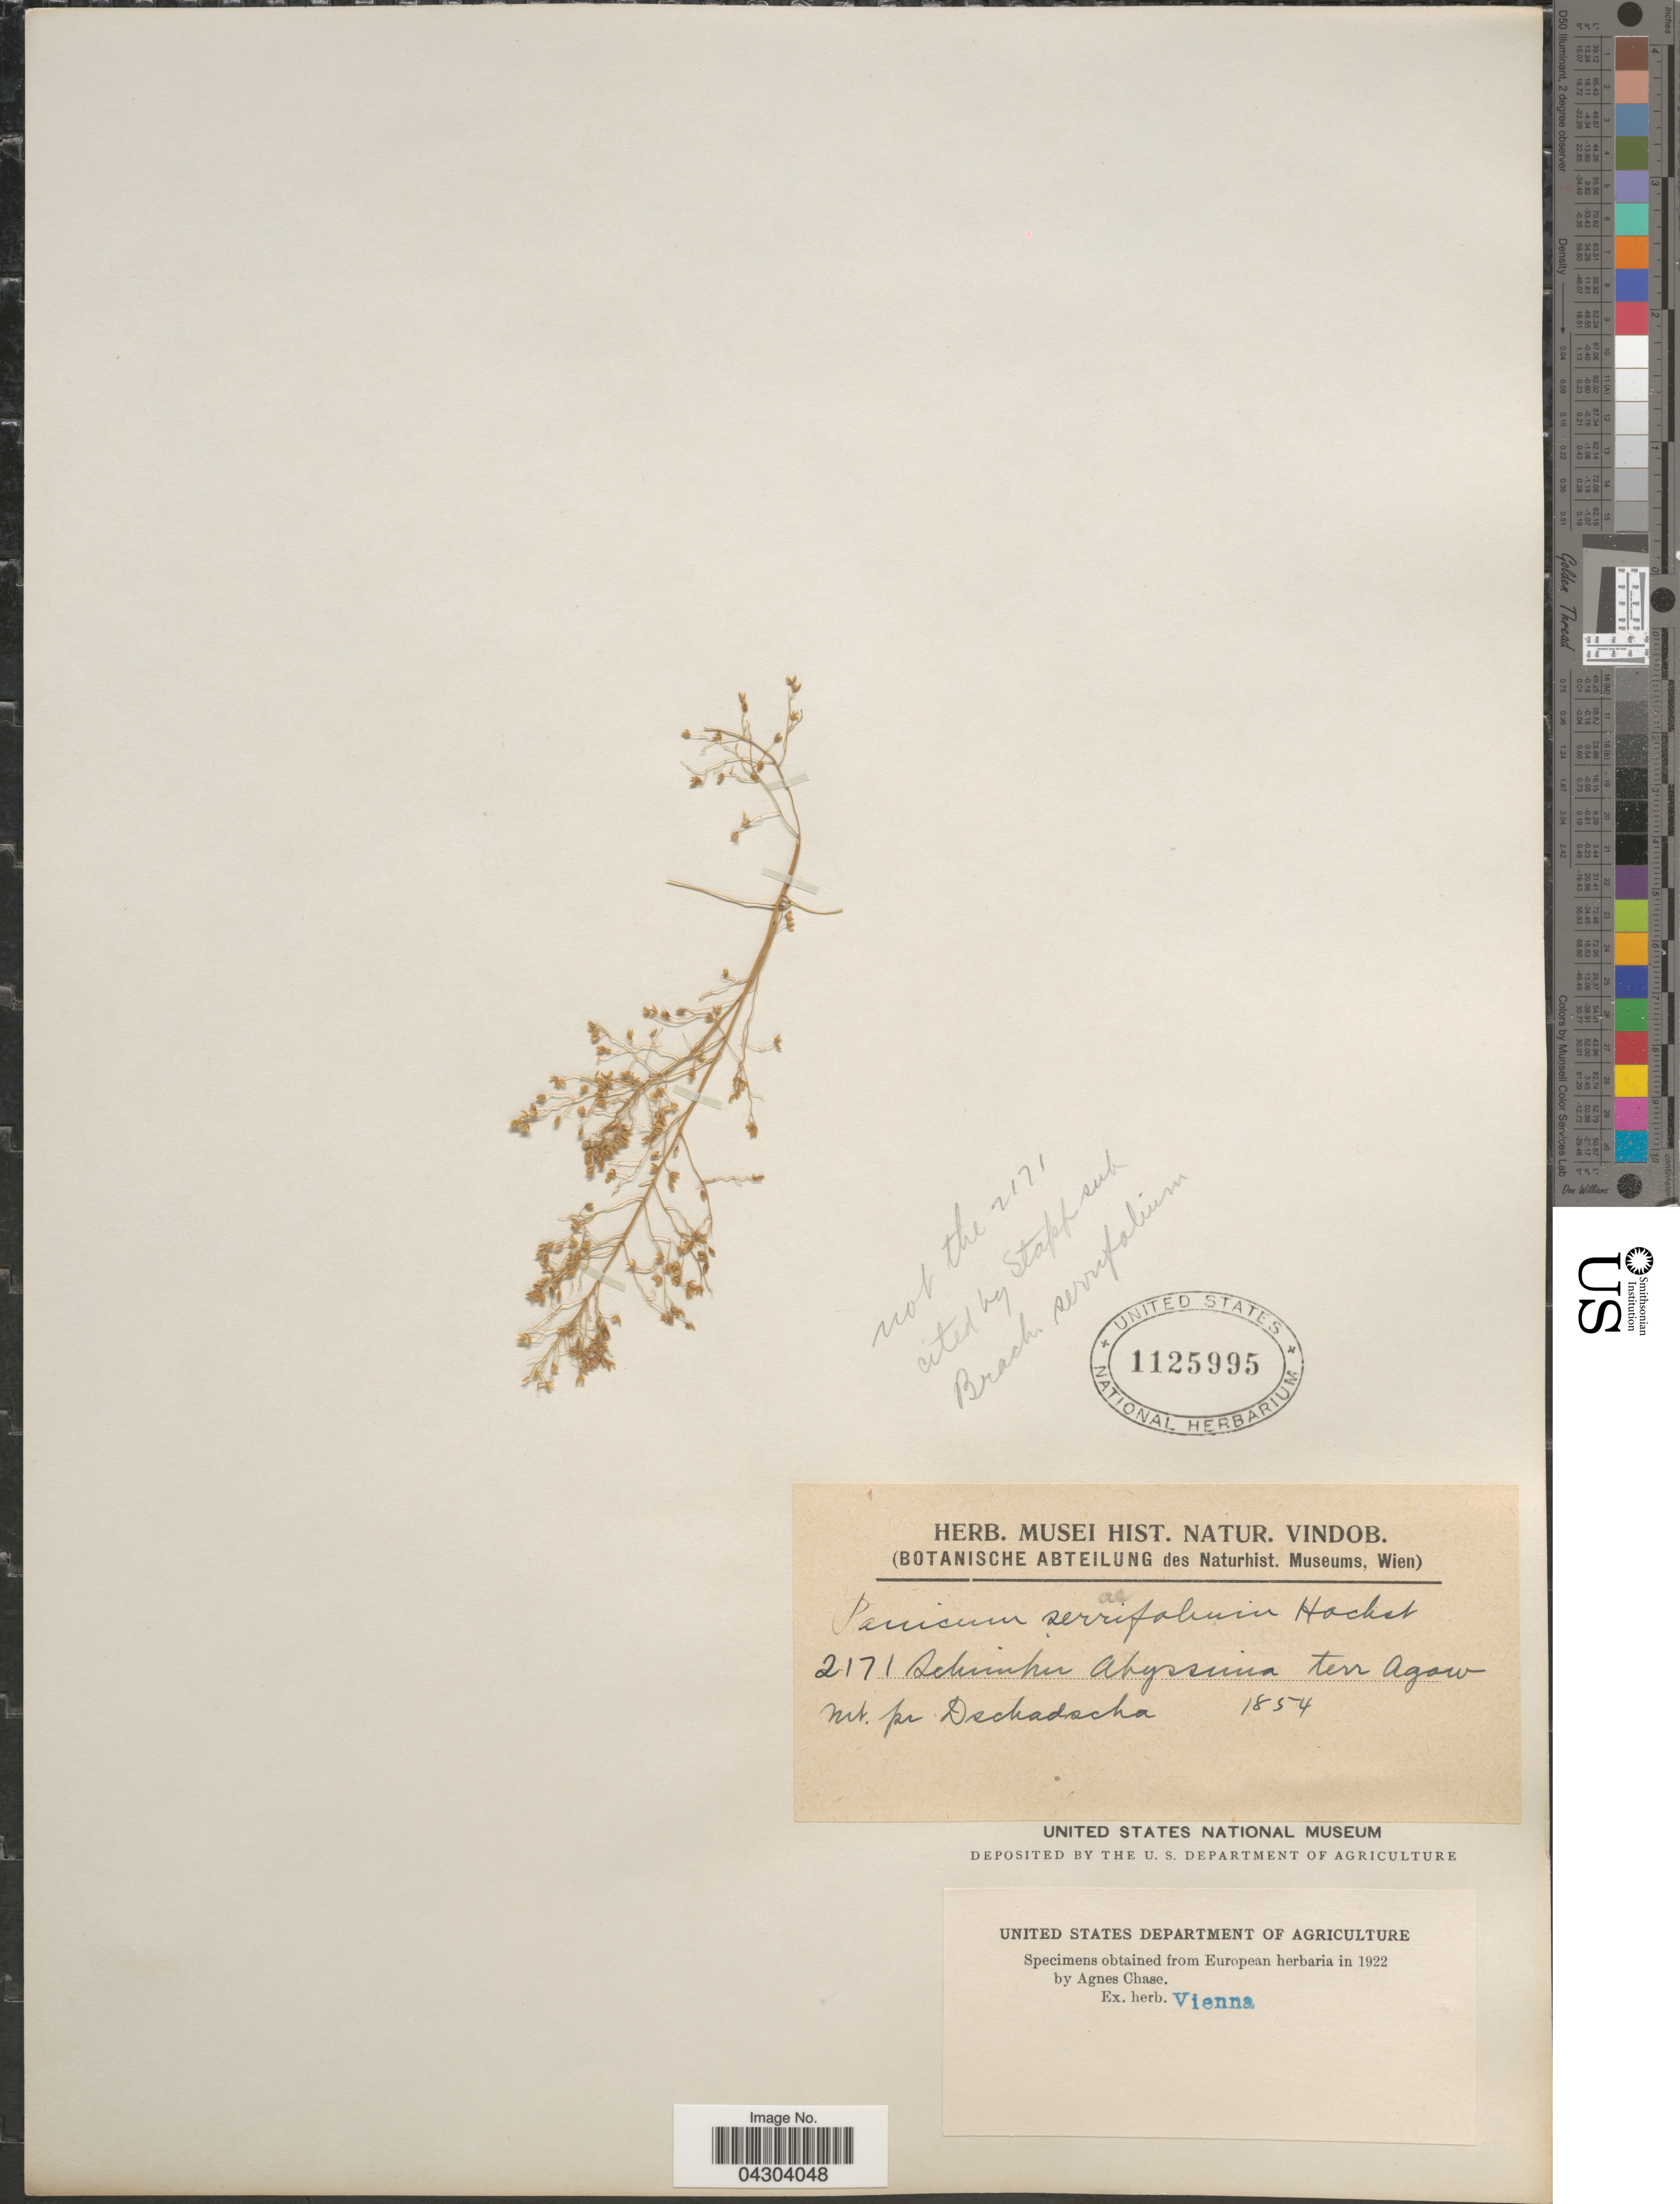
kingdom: Plantae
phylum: Tracheophyta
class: Liliopsida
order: Poales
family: Poaceae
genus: Panicum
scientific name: Panicum sp.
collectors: -. Schimper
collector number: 2171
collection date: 1854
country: Ethiopia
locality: Abyssinia terr Agow [interpreted] Mt. pr Dschadscha.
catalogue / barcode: US 1125995